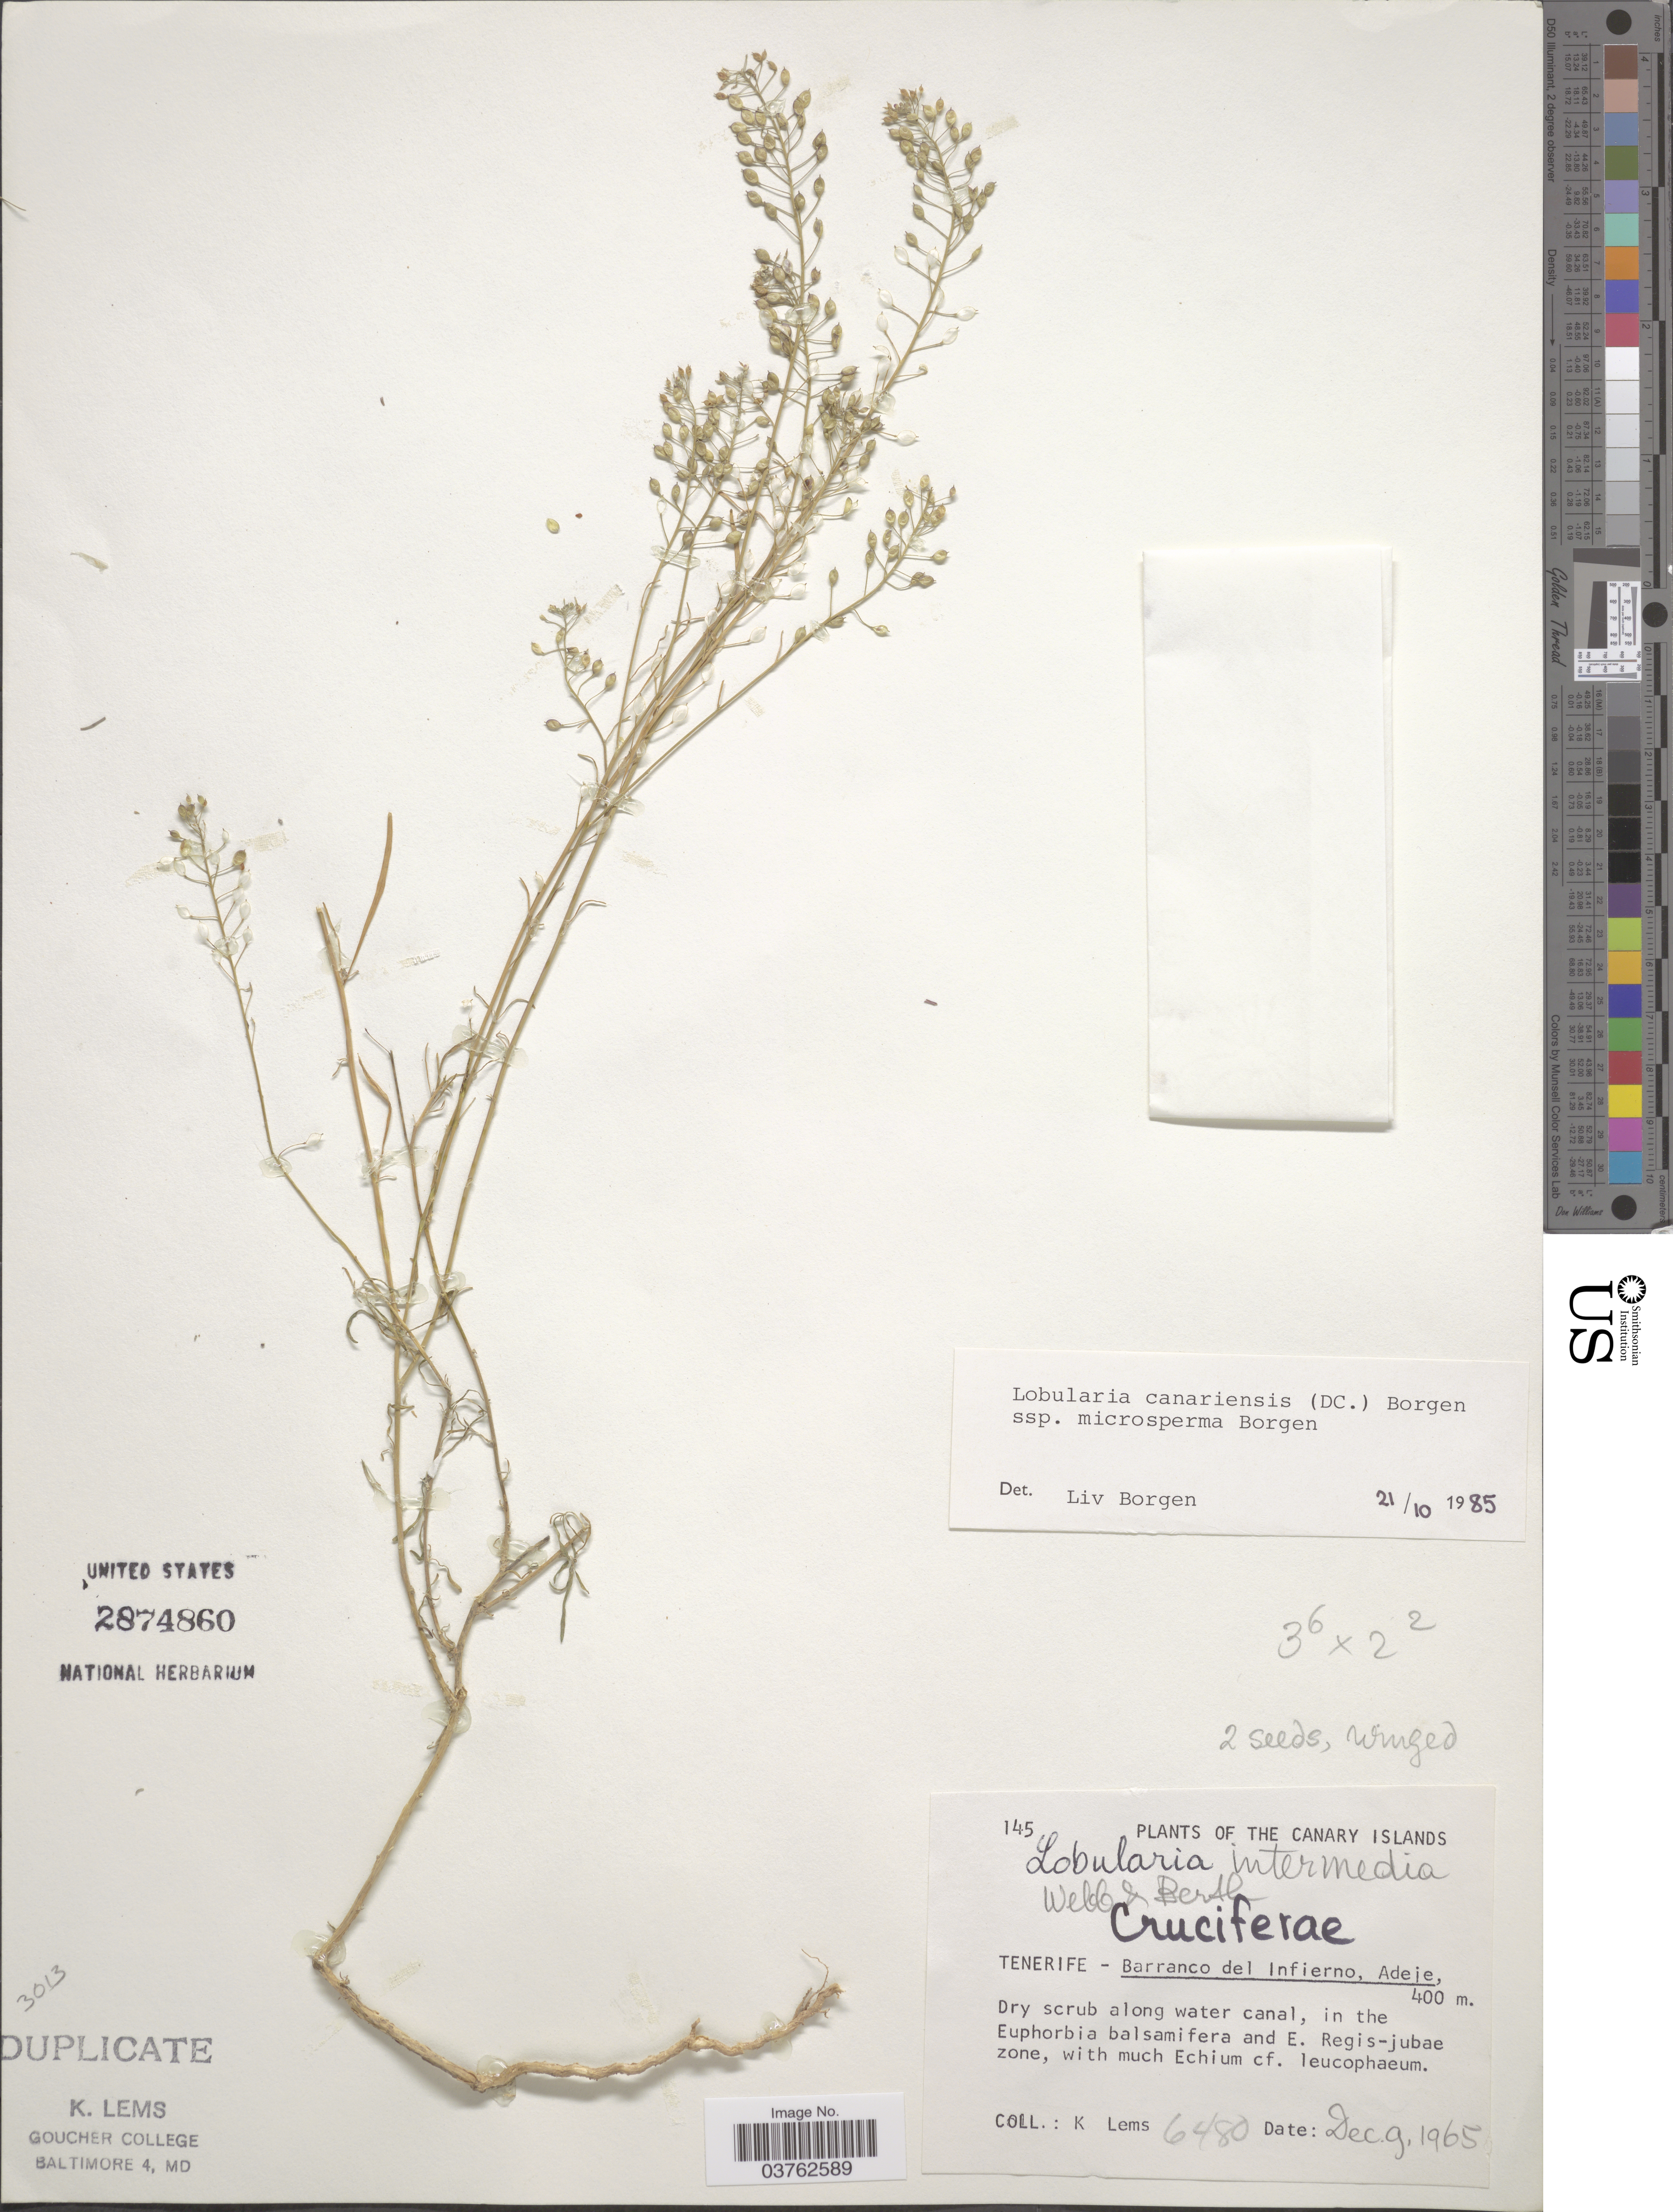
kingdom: Plantae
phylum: Tracheophyta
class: Magnoliopsida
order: Brassicales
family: Brassicaceae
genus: Lobularia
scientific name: Lobularia canariensis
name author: (DC.) L. Borgen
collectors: K. Lems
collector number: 6480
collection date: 1965-12-09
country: Spain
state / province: Canarias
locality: The Canary Islands. Tenerife - Barranco del Infierno, Adeje.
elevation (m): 400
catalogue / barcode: US 2874860